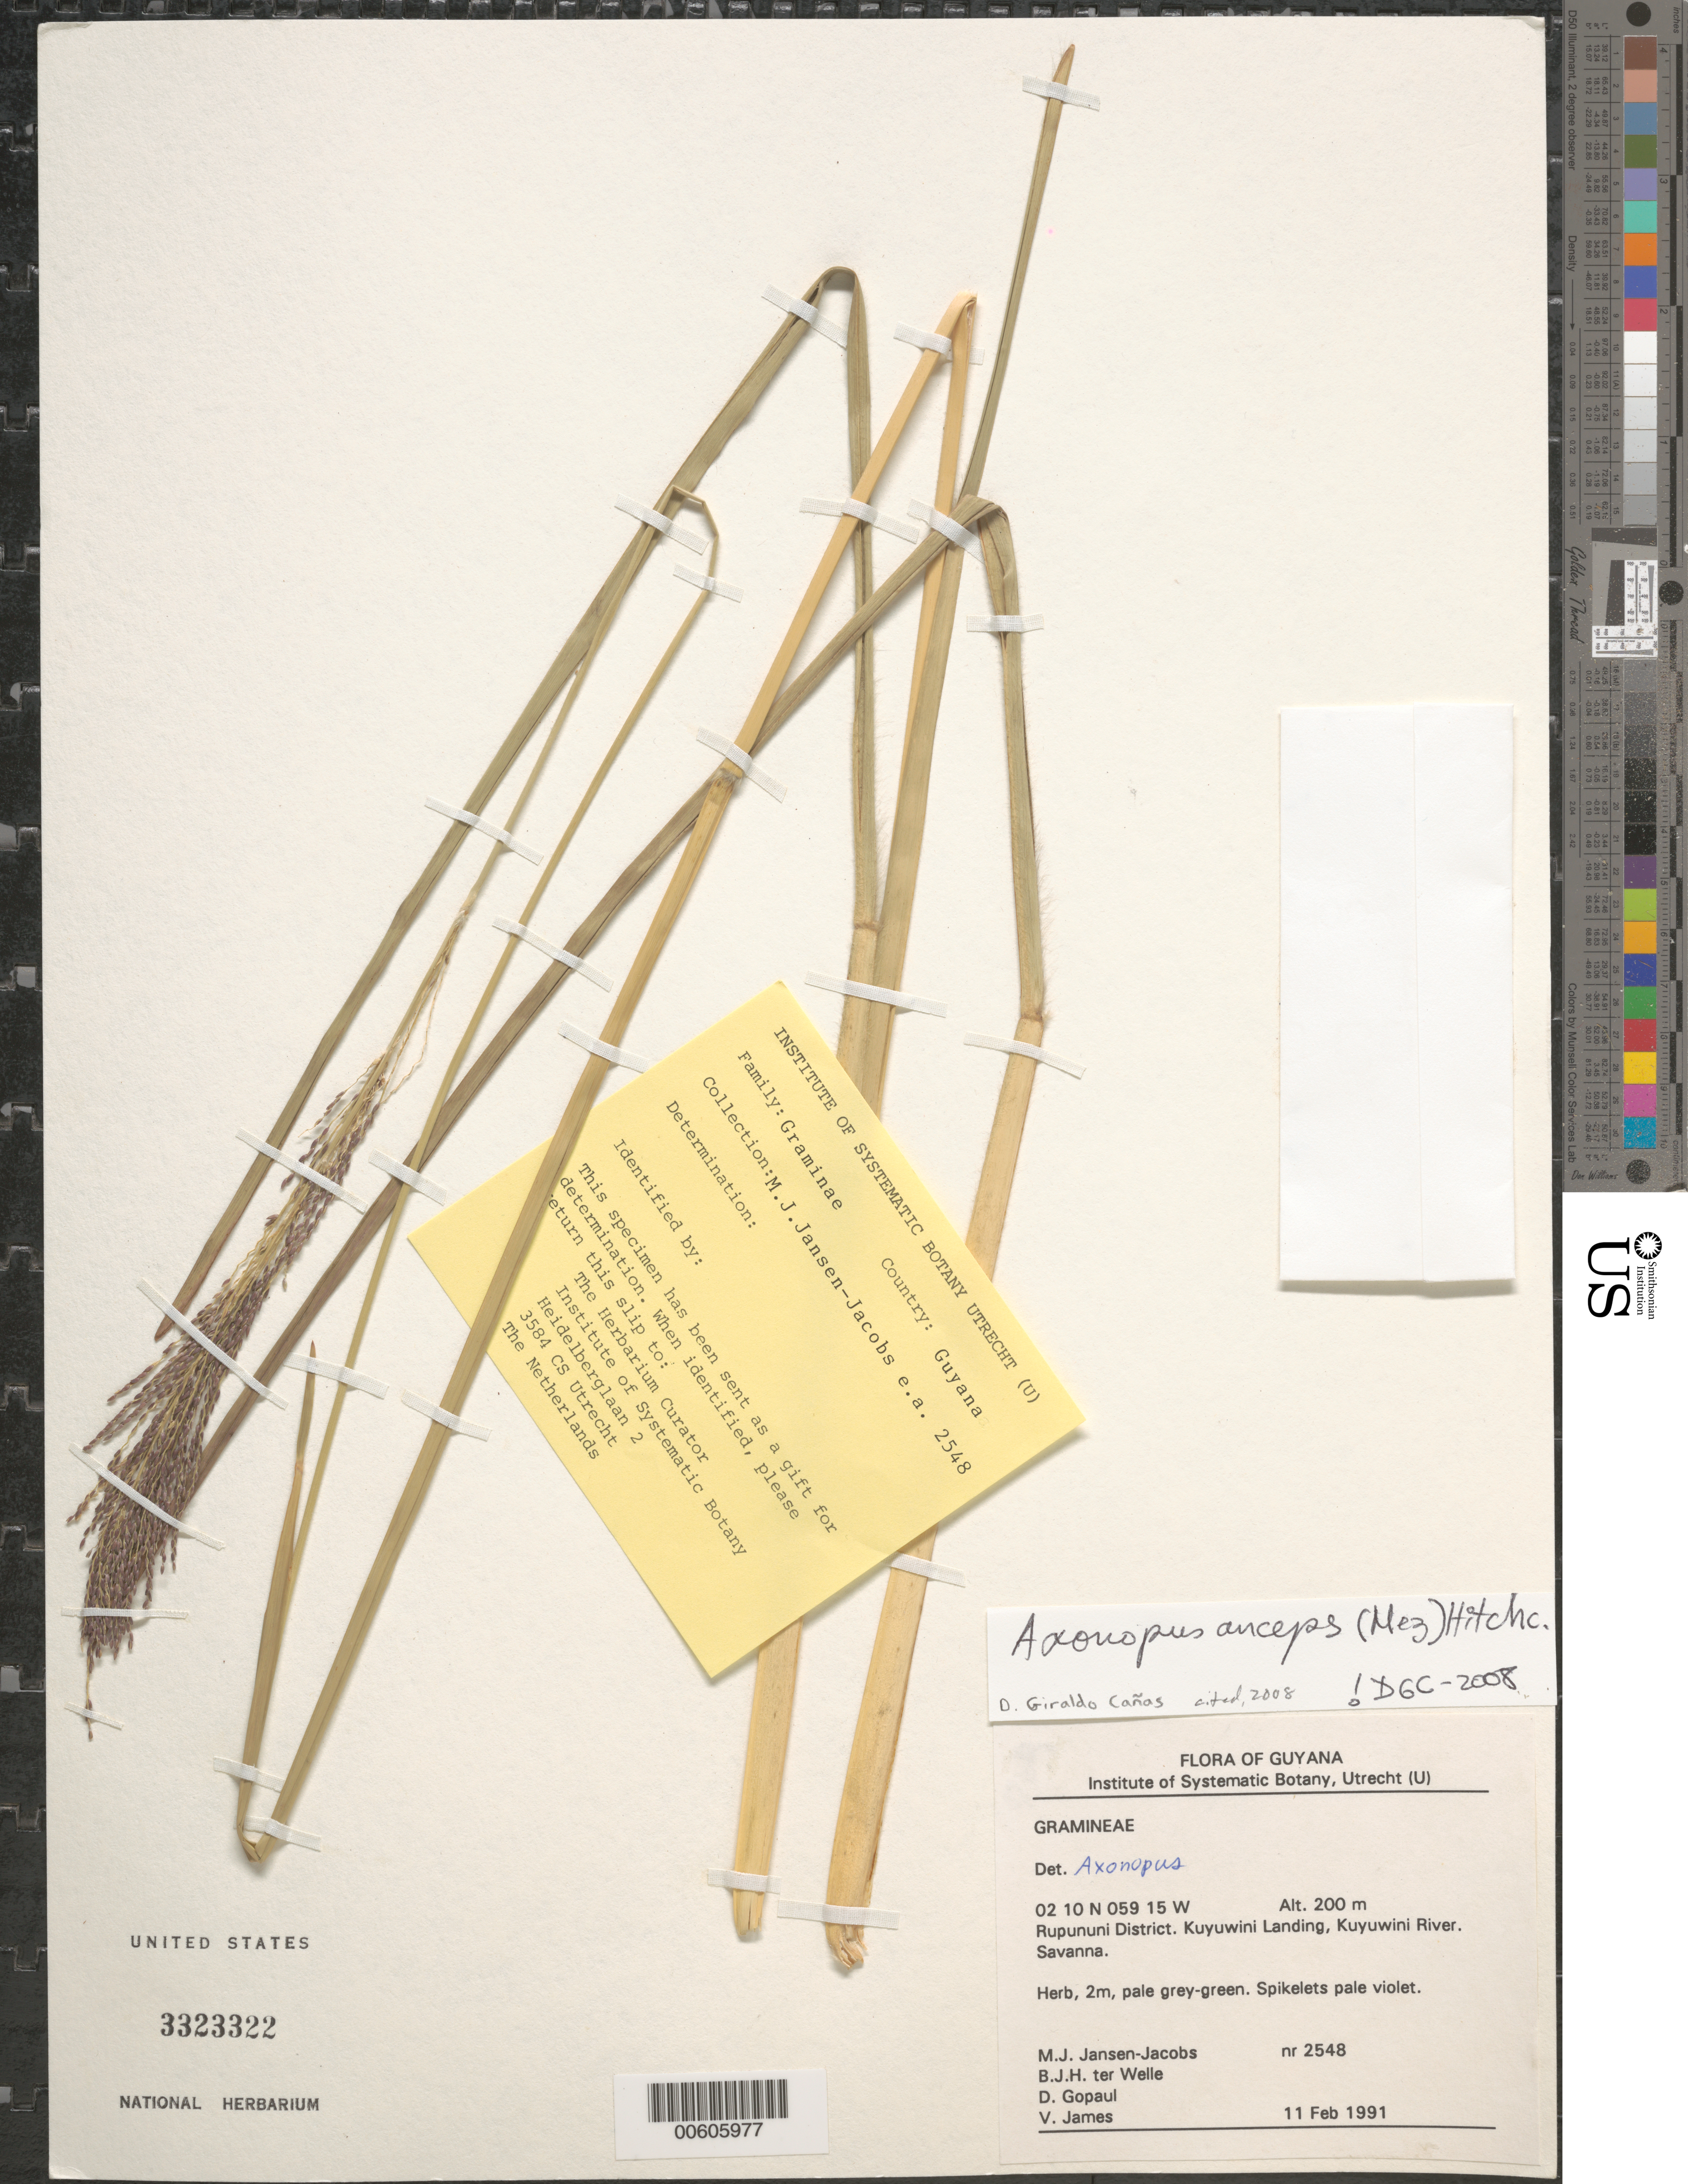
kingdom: Plantae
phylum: Tracheophyta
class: Liliopsida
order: Poales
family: Poaceae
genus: Axonopus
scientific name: Axonopus anceps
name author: (Mez) Hitchc.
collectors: M. J. Jansen-Jacobs, B. Welle, D. Gopaul & V. James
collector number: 2548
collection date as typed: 11-Feb-91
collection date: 1991-02-11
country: Guyana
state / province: U. Takutu-U. Essequibo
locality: Kuyuwini Landing, Kuyuwini River, Rupununi District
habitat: Savanna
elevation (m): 200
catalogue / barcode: US 3323322